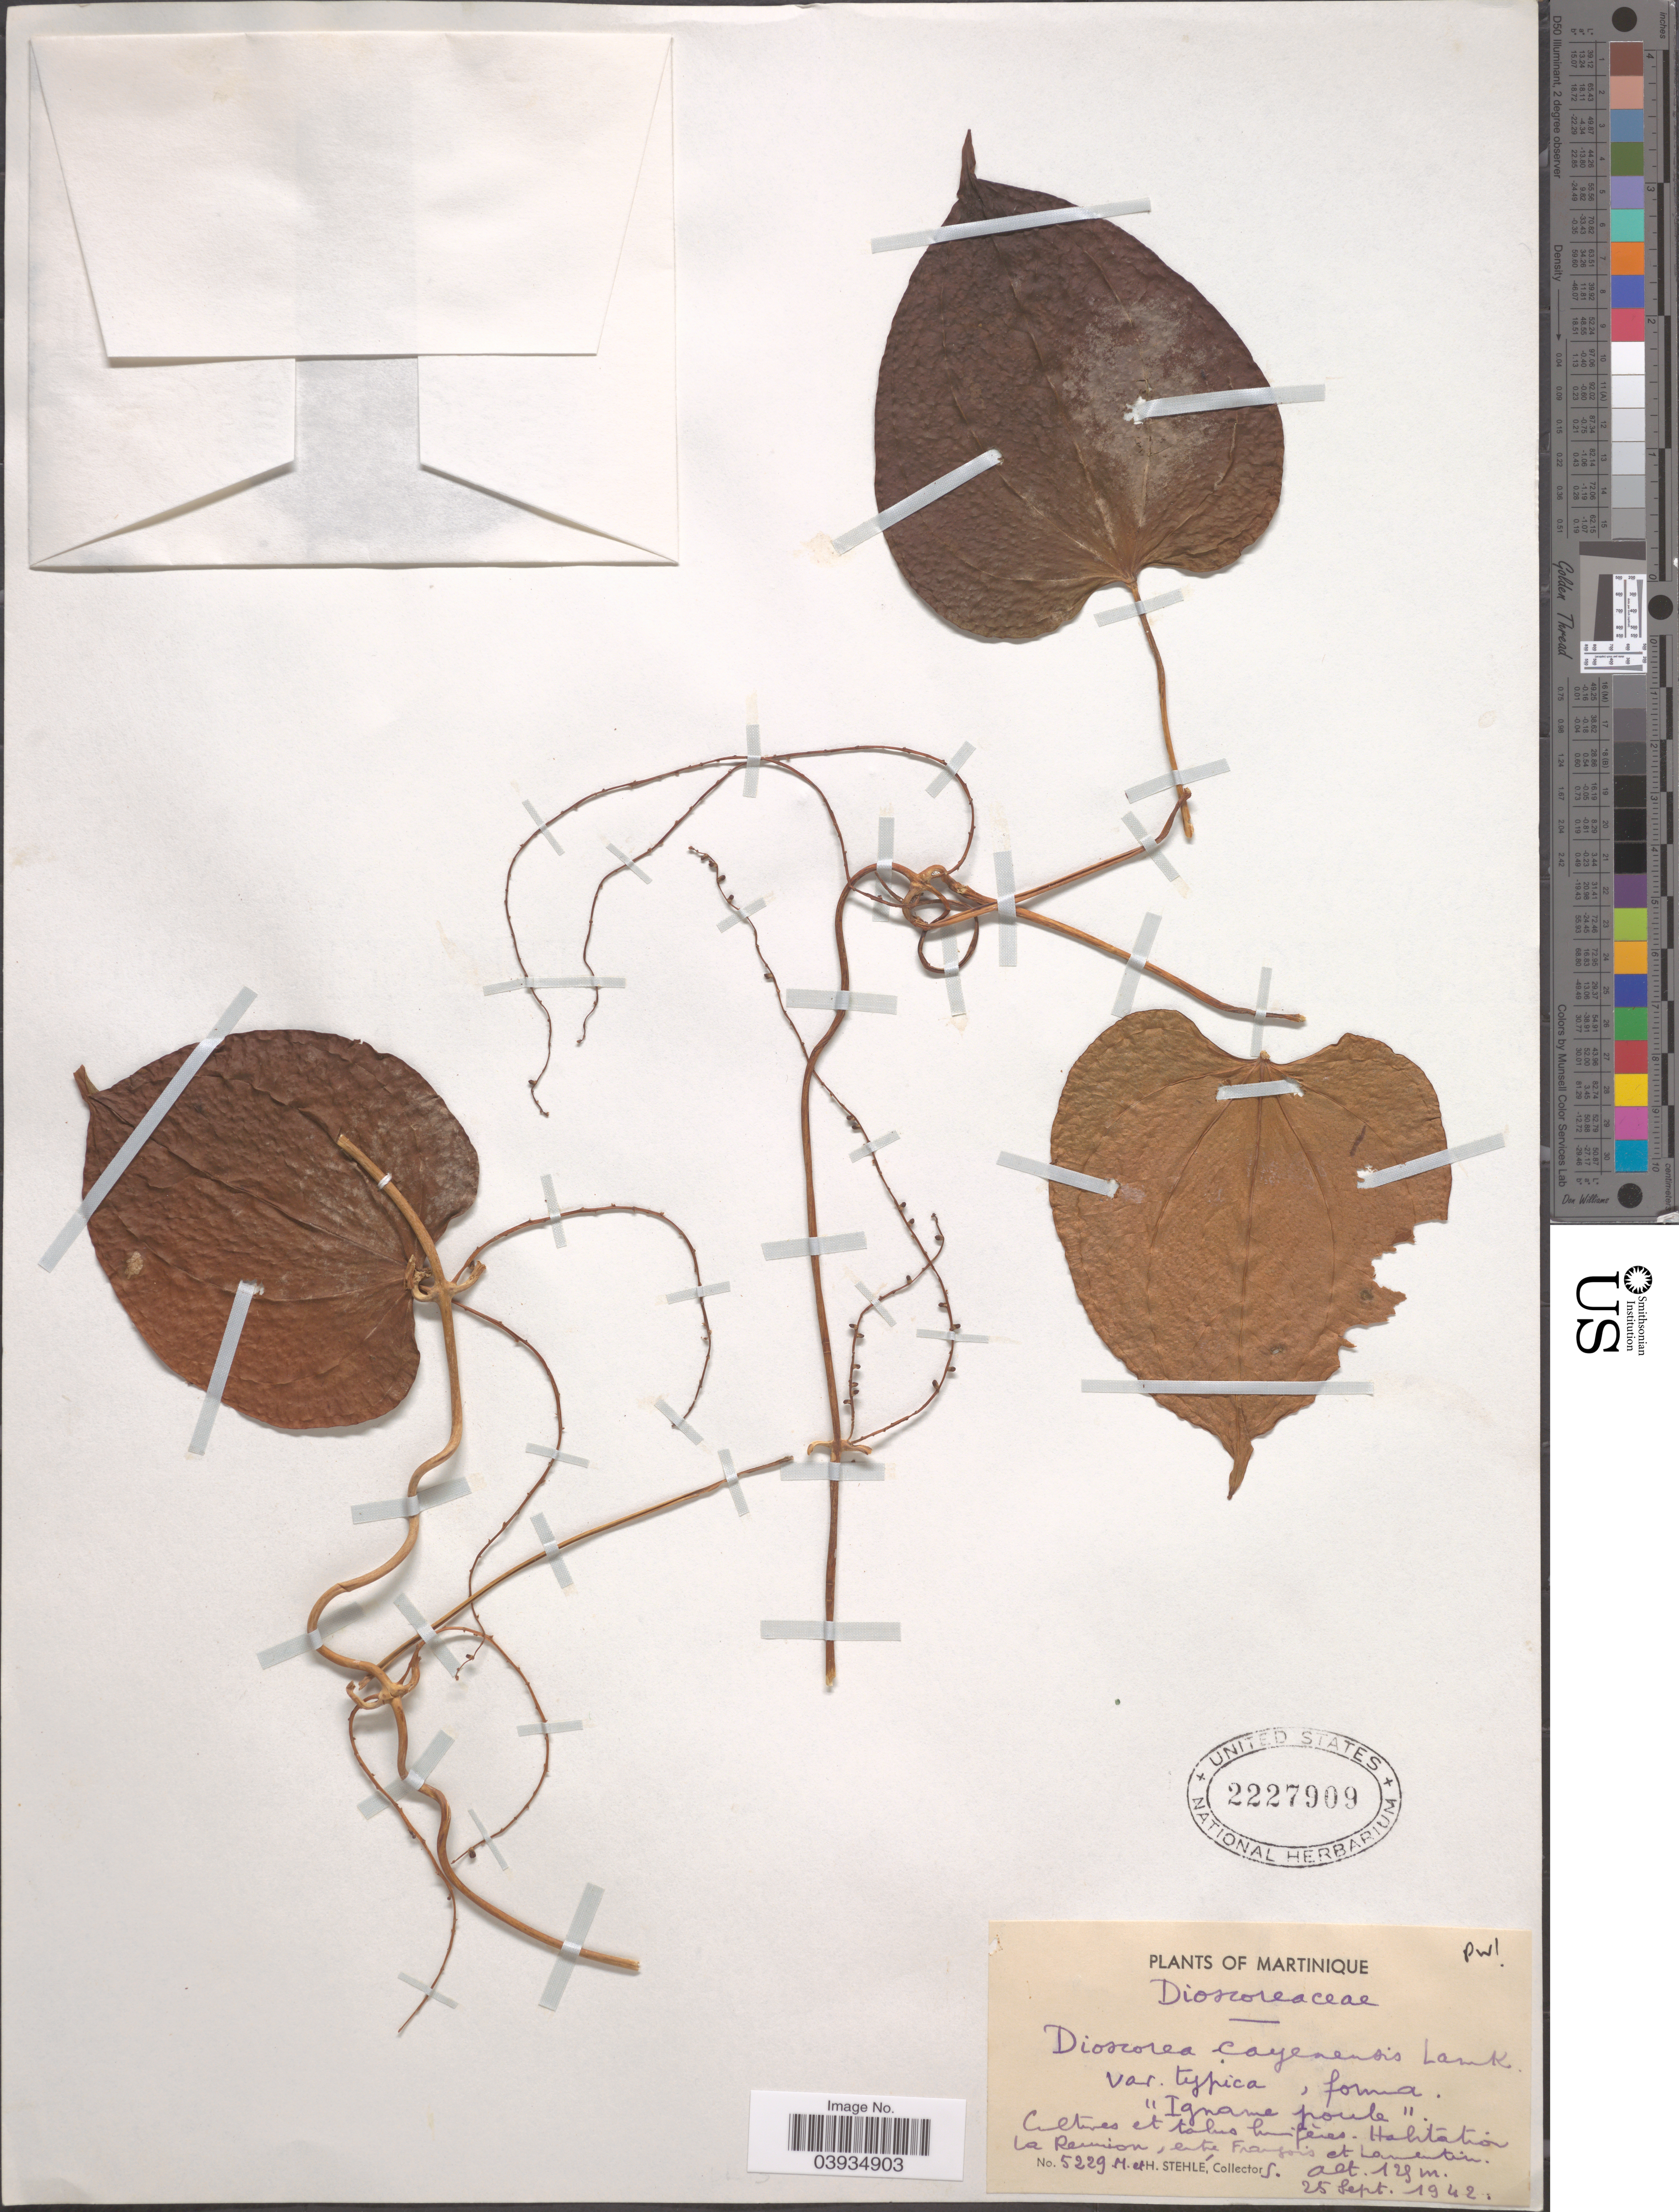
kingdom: Plantae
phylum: Tracheophyta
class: Liliopsida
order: Dioscoreales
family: Dioscoreaceae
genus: Dioscorea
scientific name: Dioscorea cayenensis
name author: Lam.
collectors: M. Stehlé & H. Stehlé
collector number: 5229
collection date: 1942-09-25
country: Martinique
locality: Habitation La Reunion, entre Francois et Lamentin.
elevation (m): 129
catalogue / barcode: US 2227909